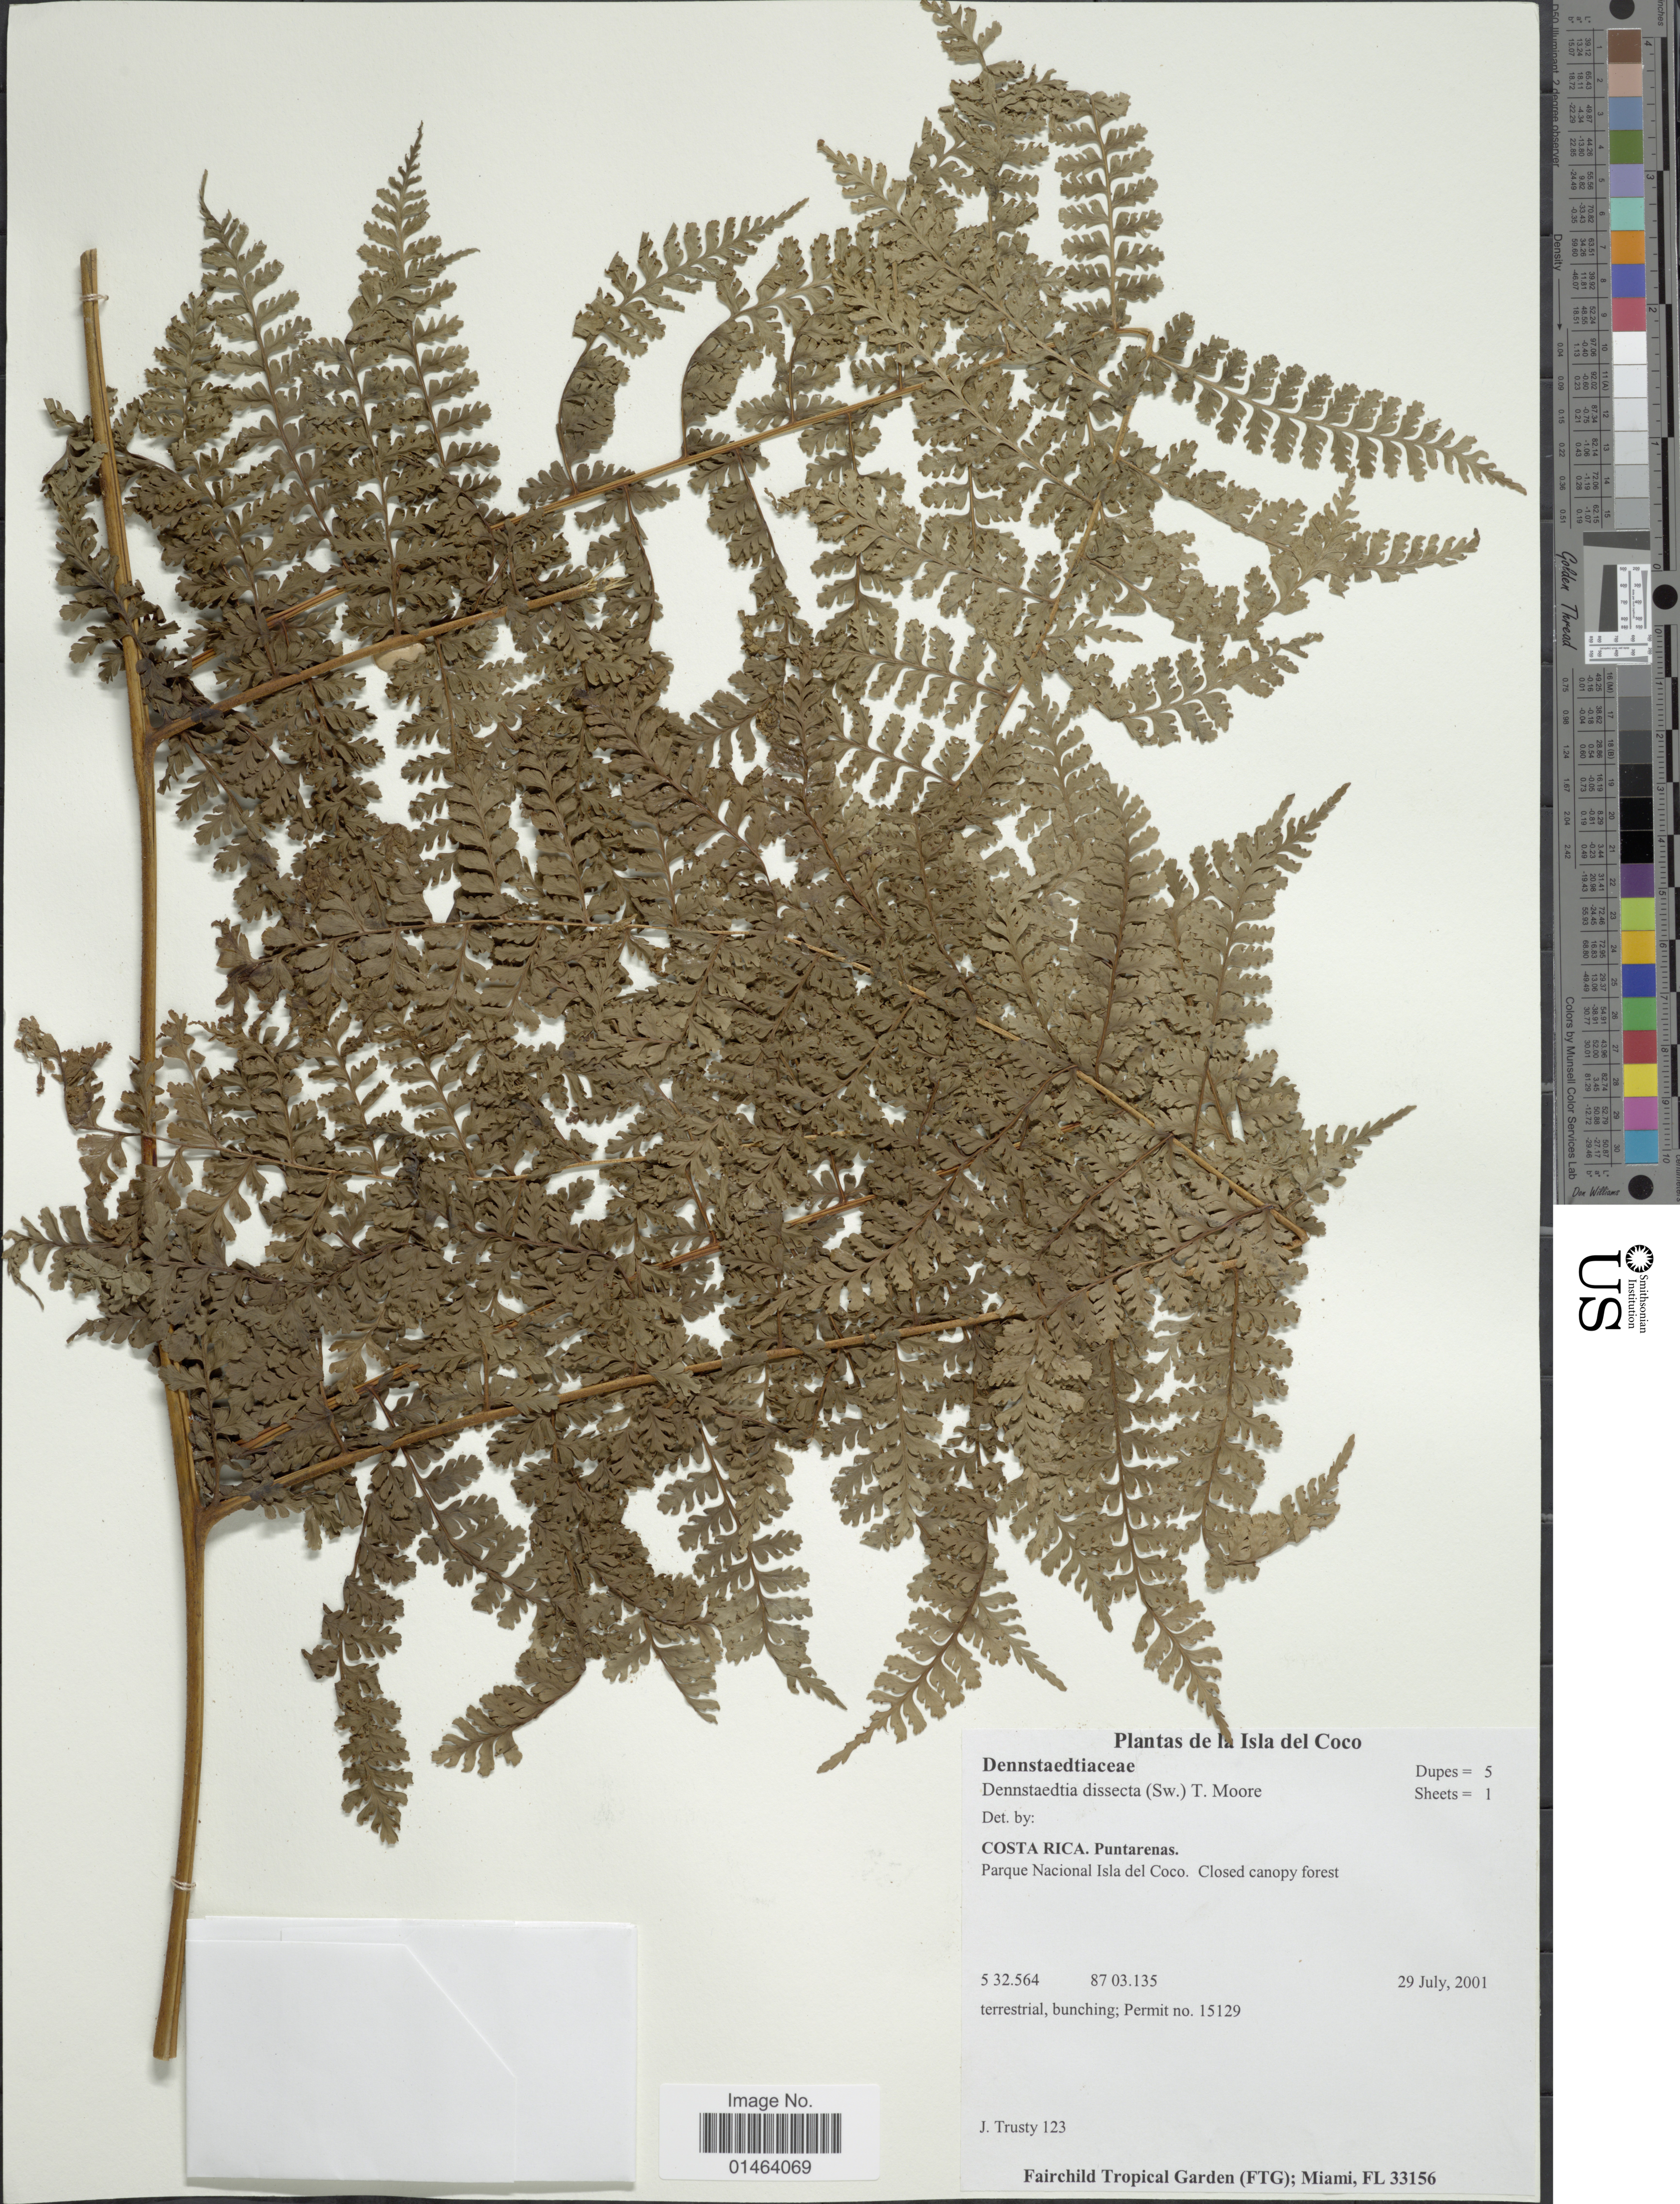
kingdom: Plantae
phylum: Tracheophyta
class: Polypodiopsida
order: Polypodiales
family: Dennstaedtiaceae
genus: Dennstaedtia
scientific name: Dennstaedtia dissecta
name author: (Sw.) T. Moore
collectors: J. Trusty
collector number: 123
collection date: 2001-07-29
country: Costa Rica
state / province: Puntarenas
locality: Costa Rica, Puntarenas, Parque Nacional Isla del Coco. Closed canopy forest.